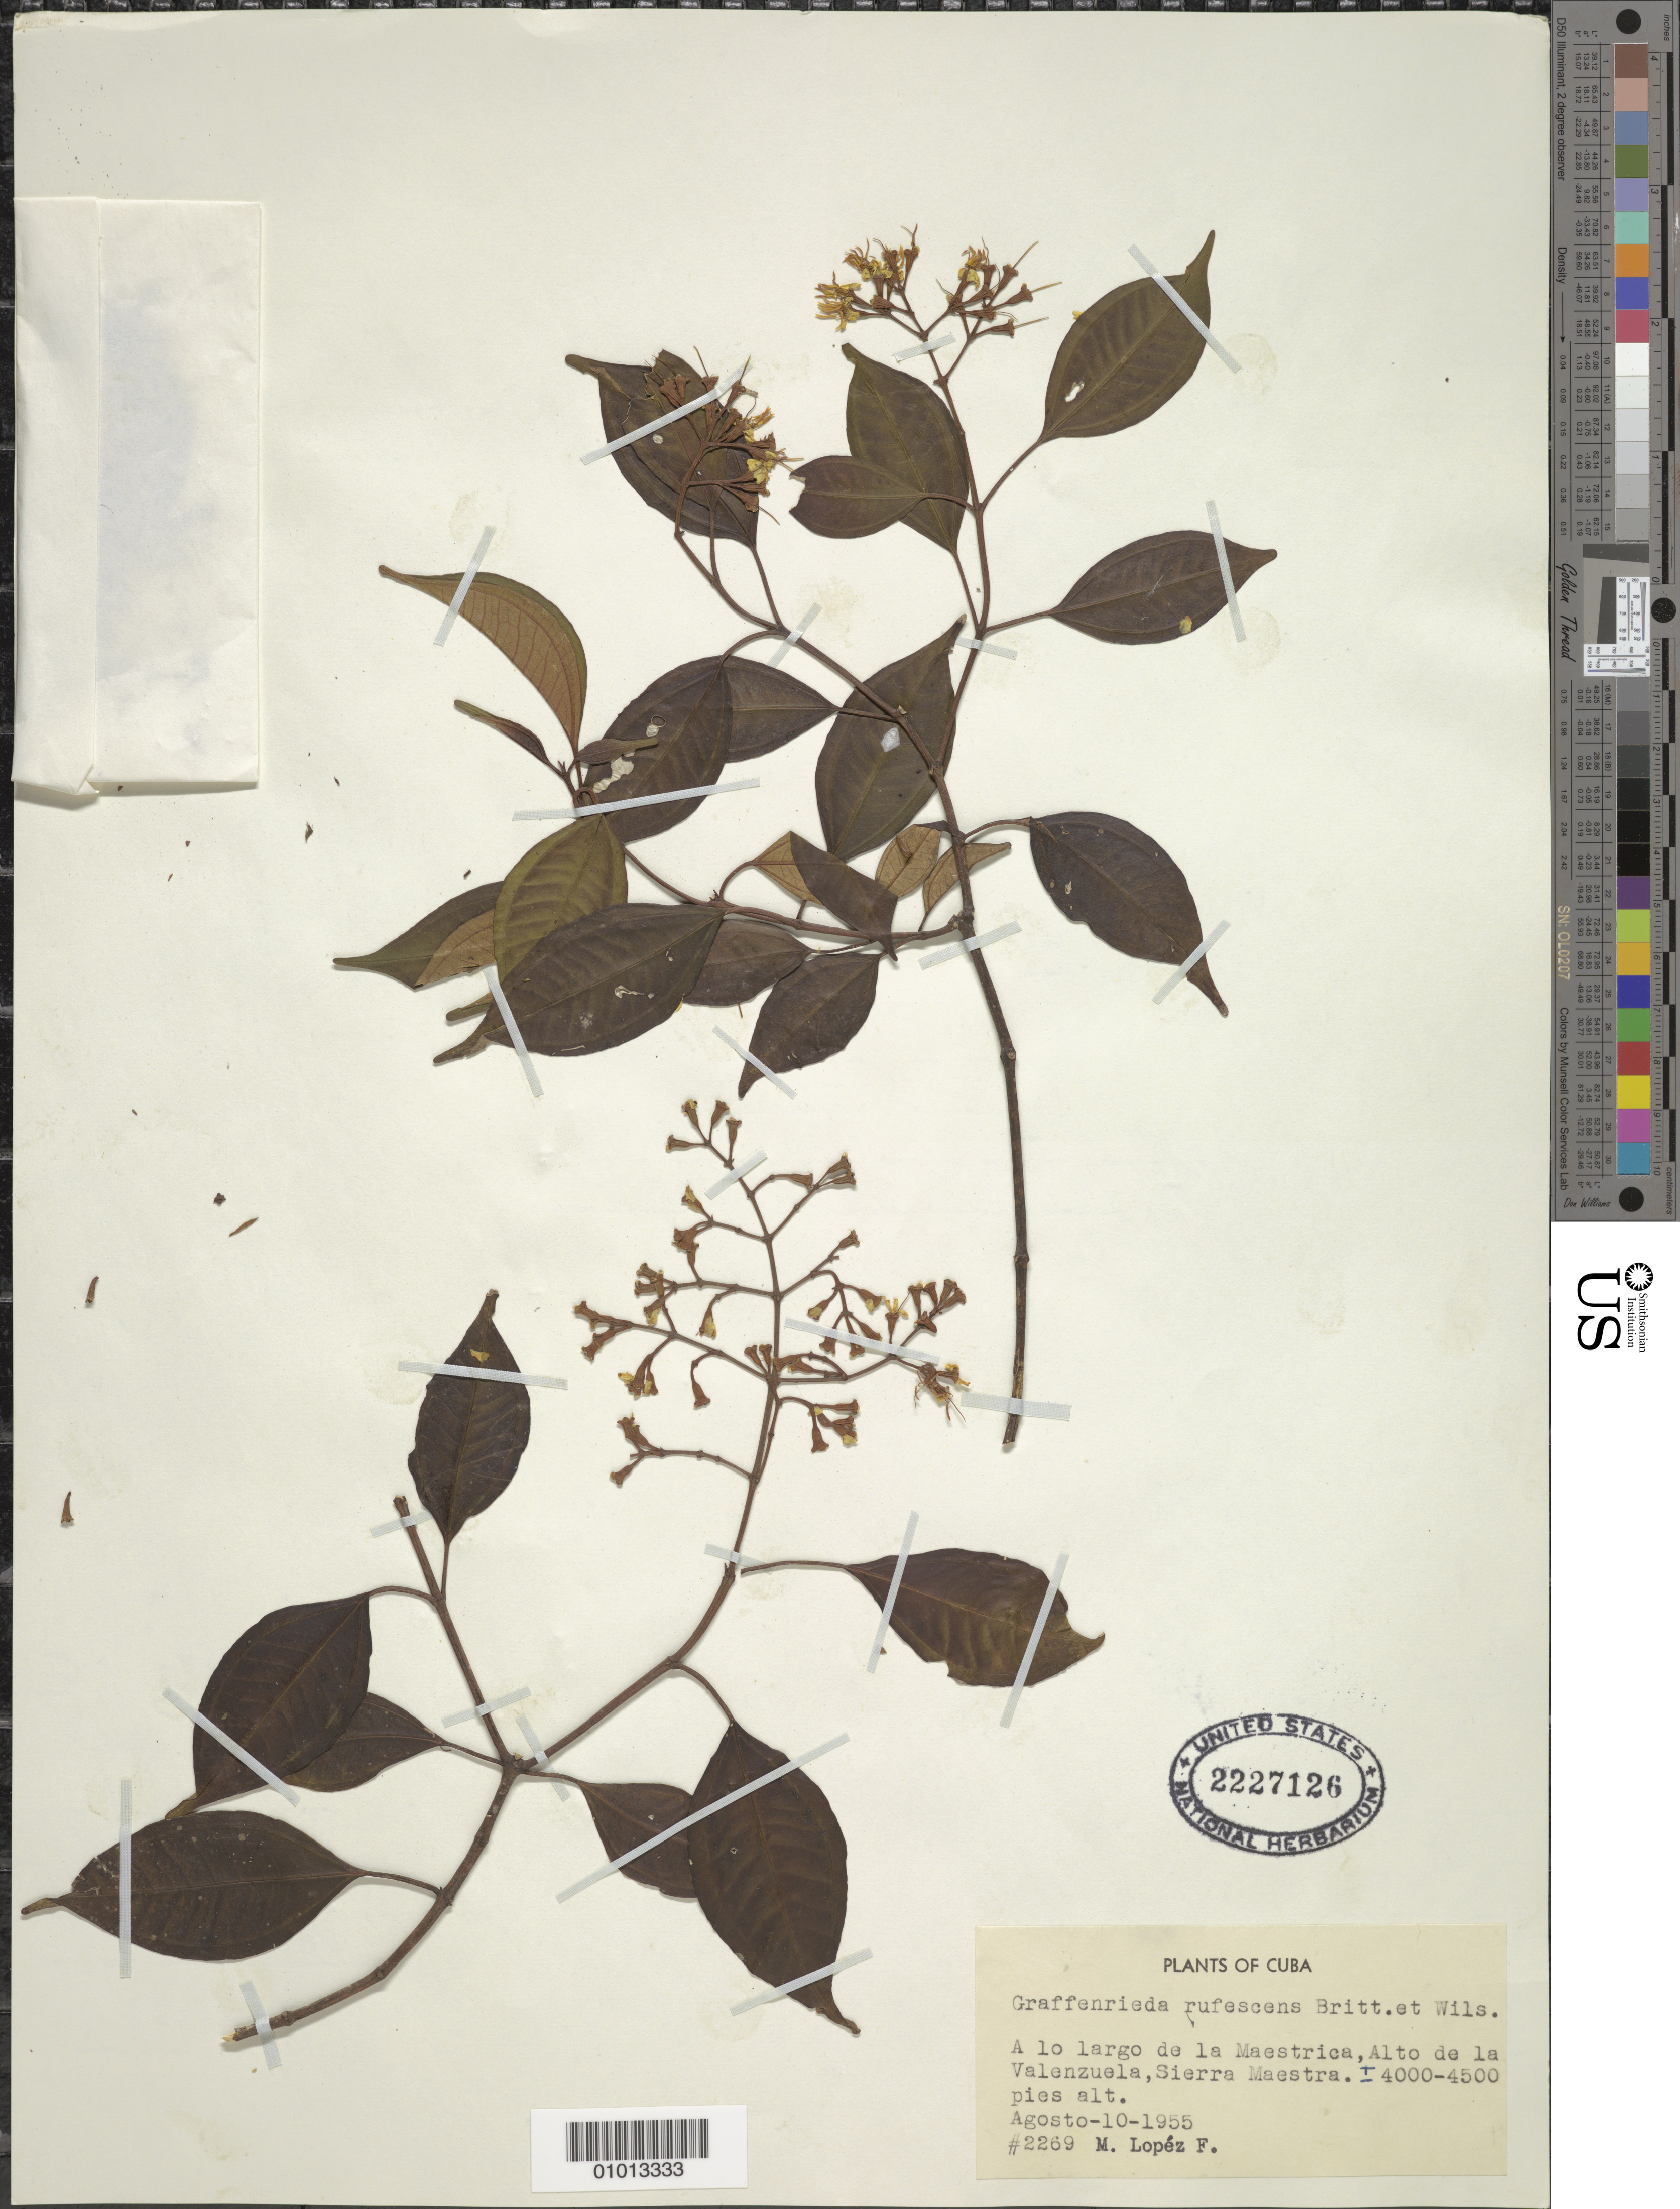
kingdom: Plantae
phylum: Tracheophyta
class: Magnoliopsida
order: Myrtales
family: Melastomataceae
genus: Graffenrieda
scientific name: Graffenrieda rufescens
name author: Britton & P. Wilson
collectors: M. López Figueiras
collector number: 2269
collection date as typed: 10 Aug 1955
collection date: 1955-08-10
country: Cuba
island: Cuba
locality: A lo largo de la Maestrica, Alto de la Valenzuela, Sierra Maestra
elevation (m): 1219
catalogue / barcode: US 2227126